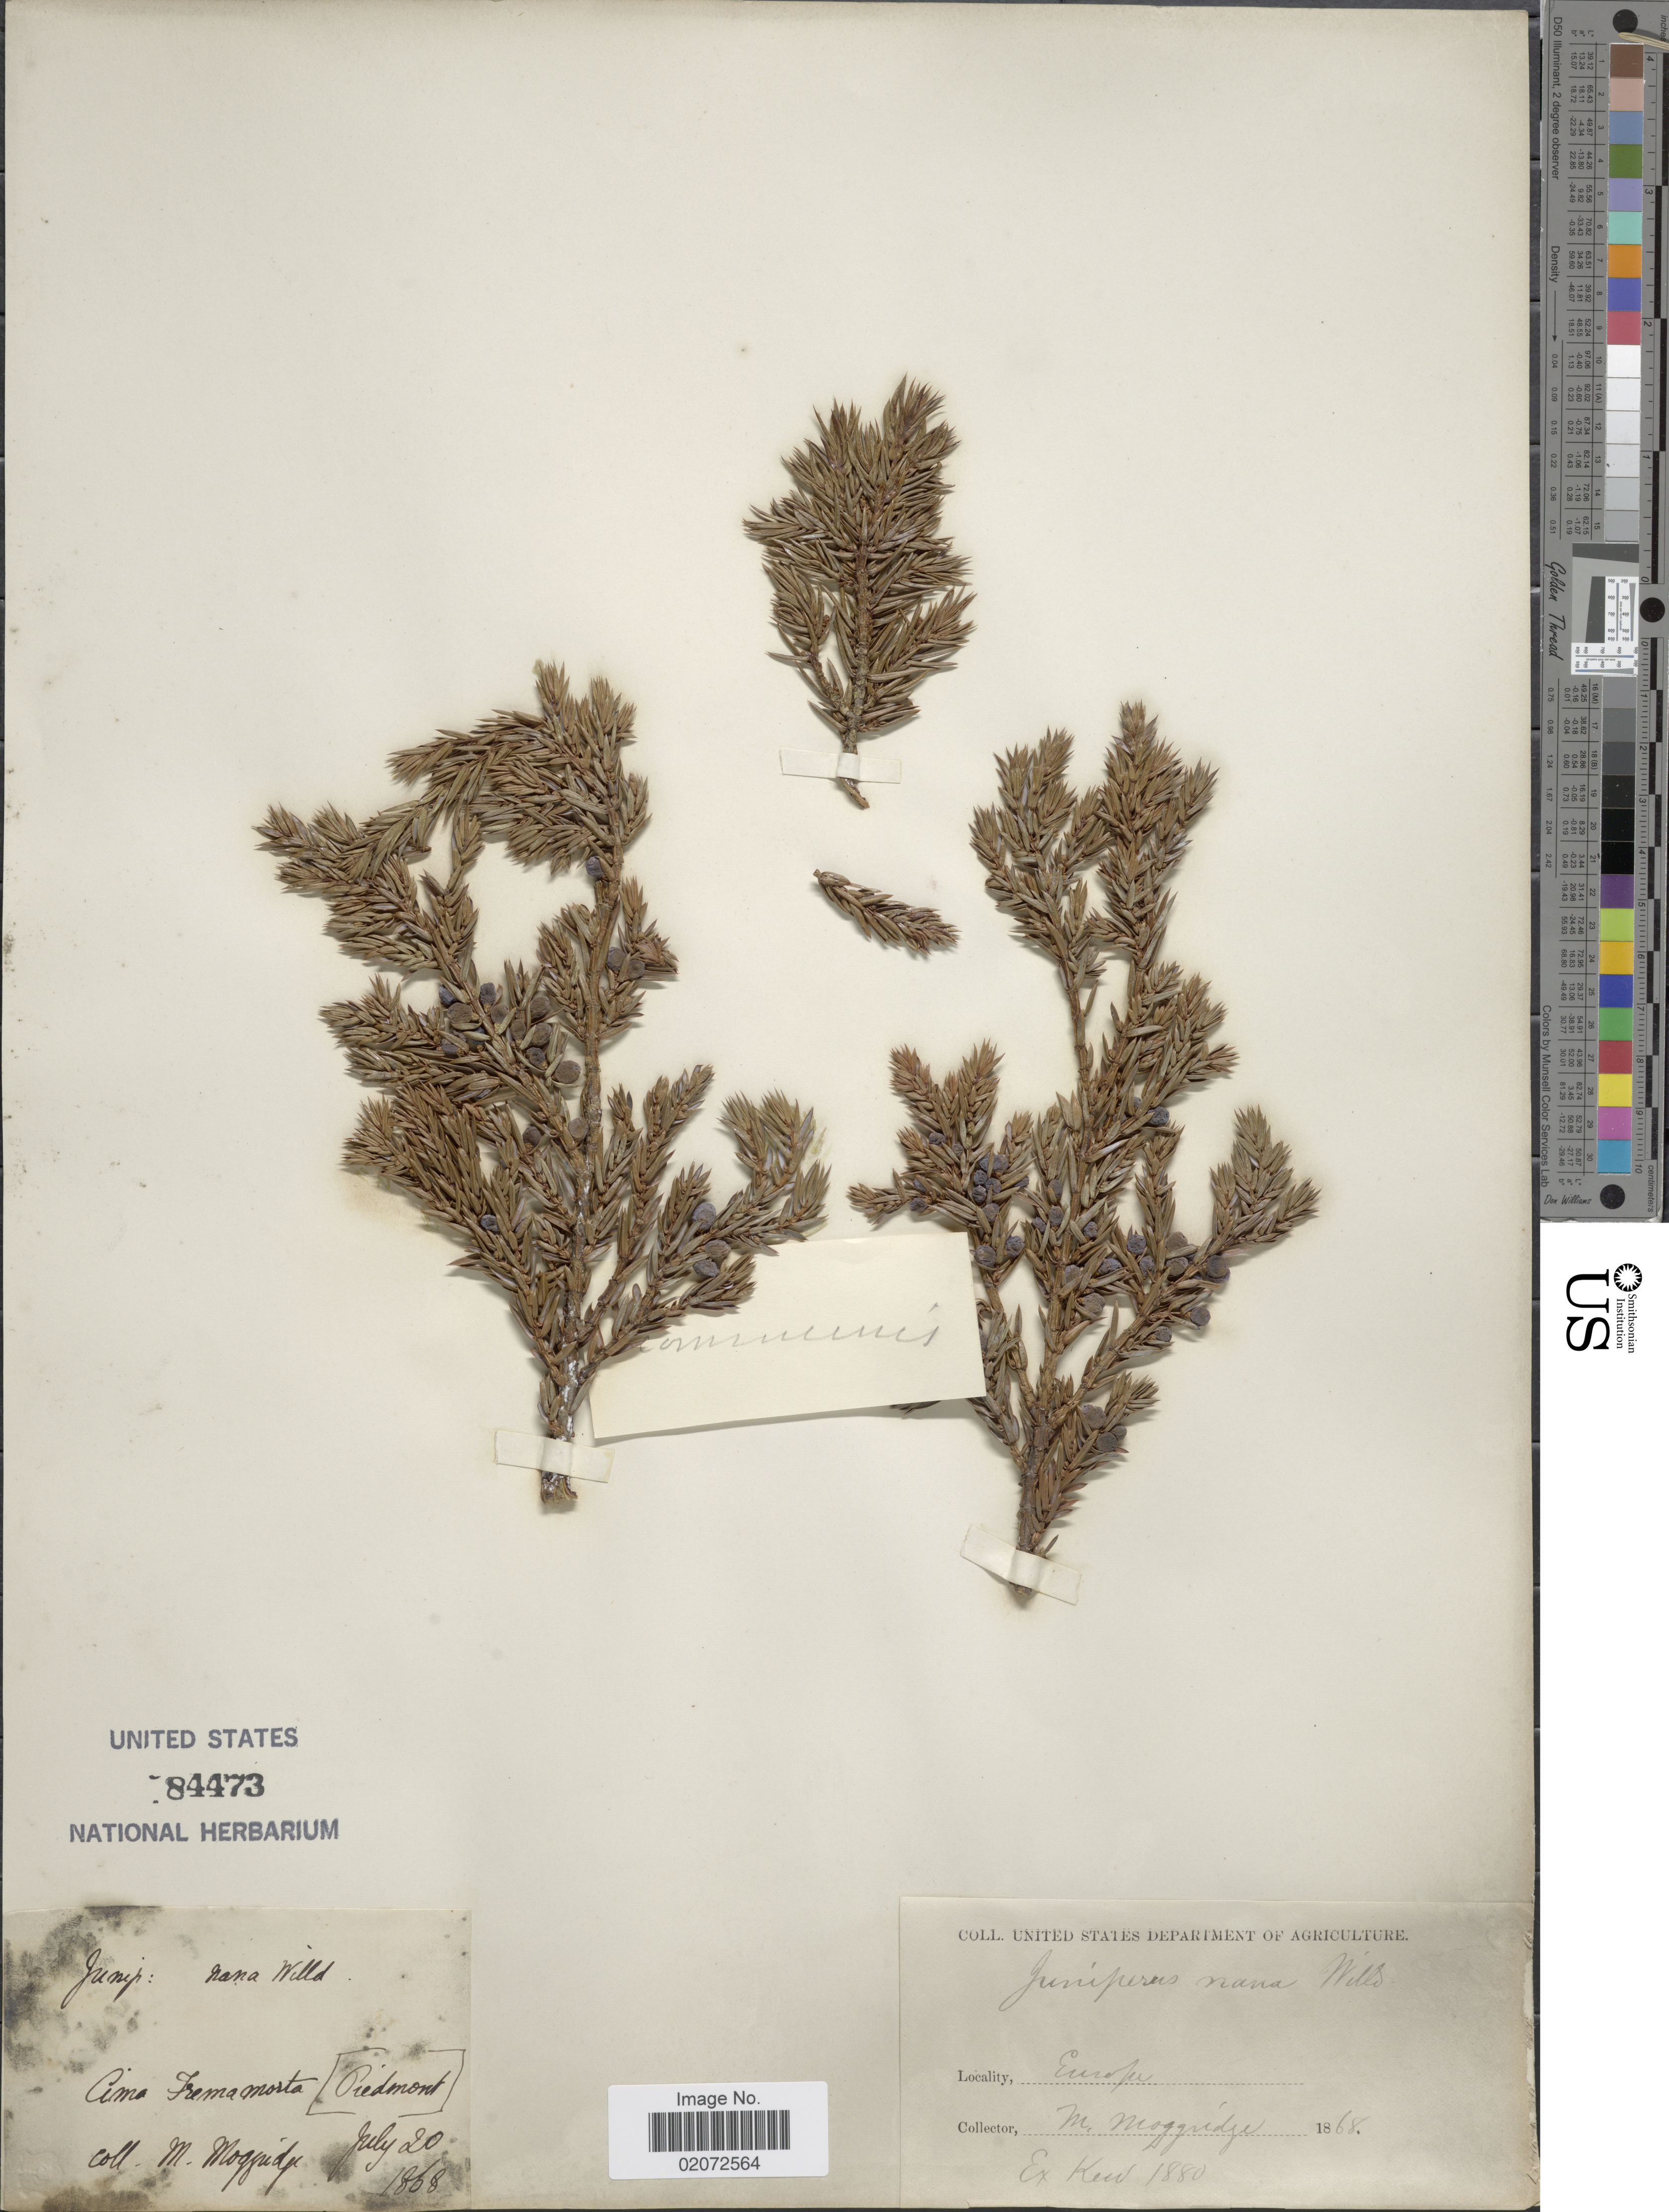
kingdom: Plantae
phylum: Tracheophyta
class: Pinopsida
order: Pinales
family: Cupressaceae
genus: Juniperus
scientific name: Juniperus communis subsp. nana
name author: (Willd.) Syme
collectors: M. Moggridge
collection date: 1868-07-20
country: Italy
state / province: Piedmont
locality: Europe. Ama Fremamosta (Piedmont) [interpreted]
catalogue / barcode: US 84473